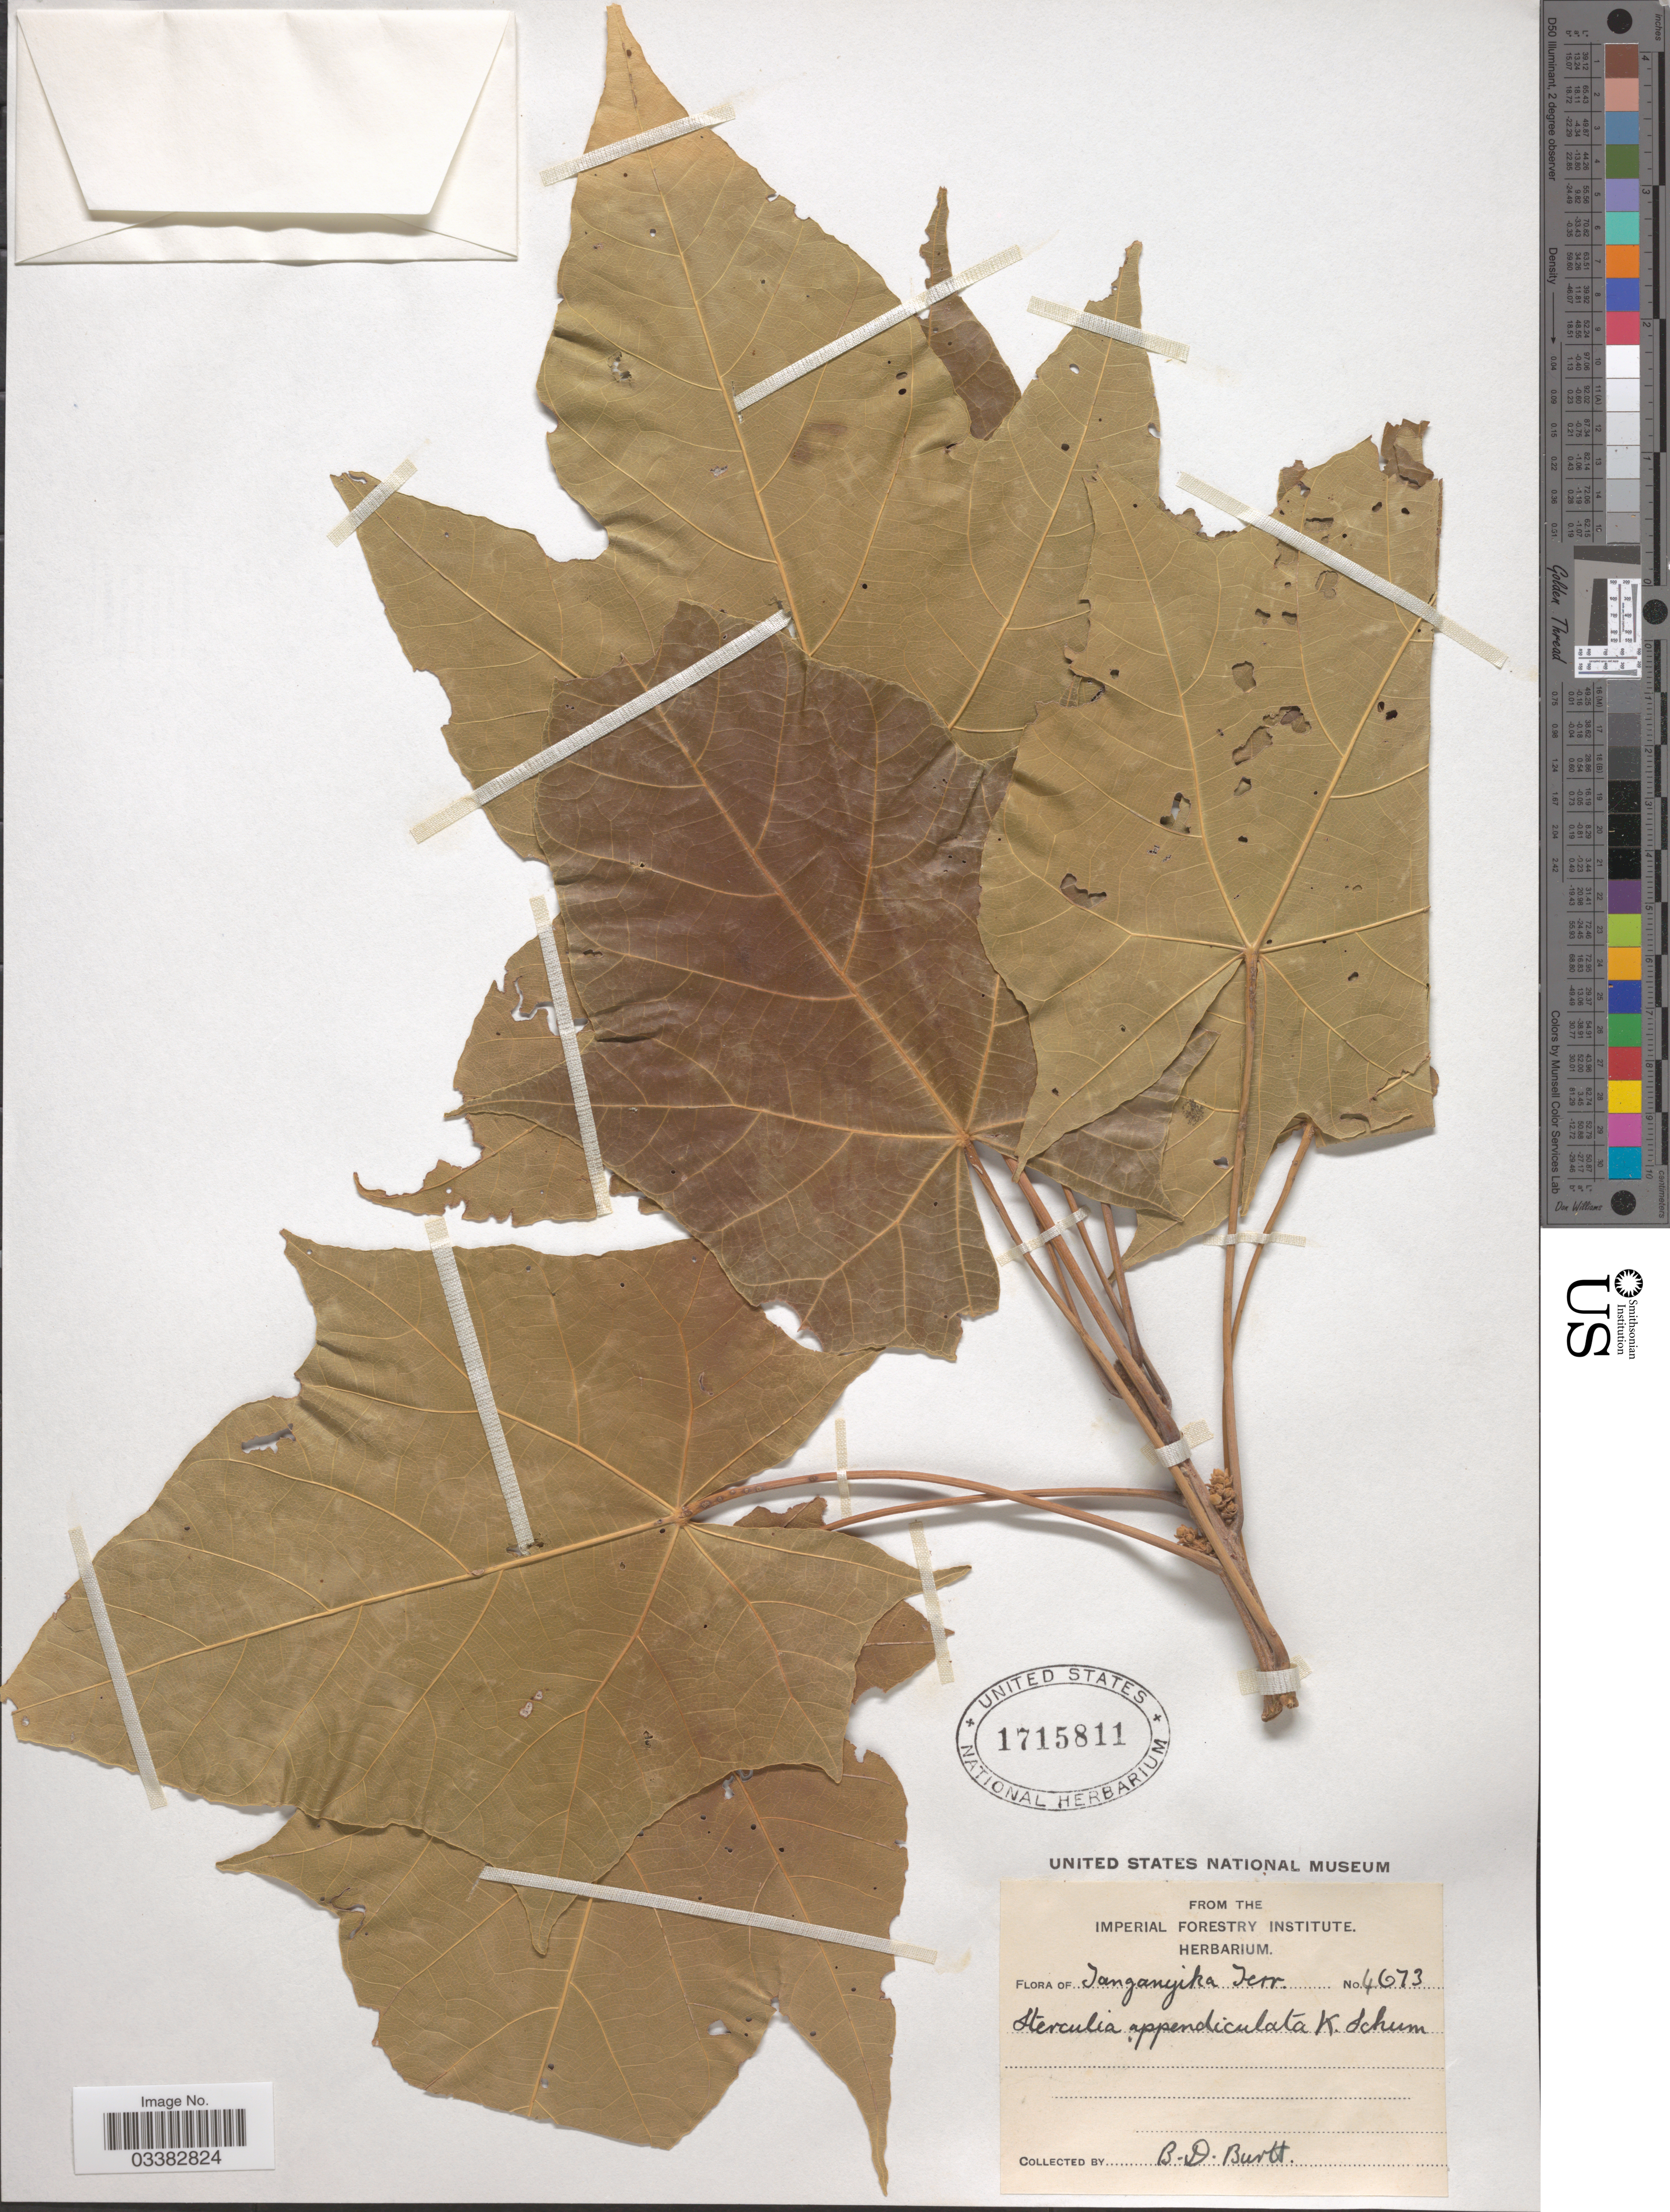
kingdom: Plantae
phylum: Tracheophyta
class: Magnoliopsida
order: Malvales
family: Malvaceae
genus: Sterculia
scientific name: Sterculia appendiculata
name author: K. Schum.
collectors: B. D. Burtt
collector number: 4673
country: Tanzania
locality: Tanganyika Terr.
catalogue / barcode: US 1715811